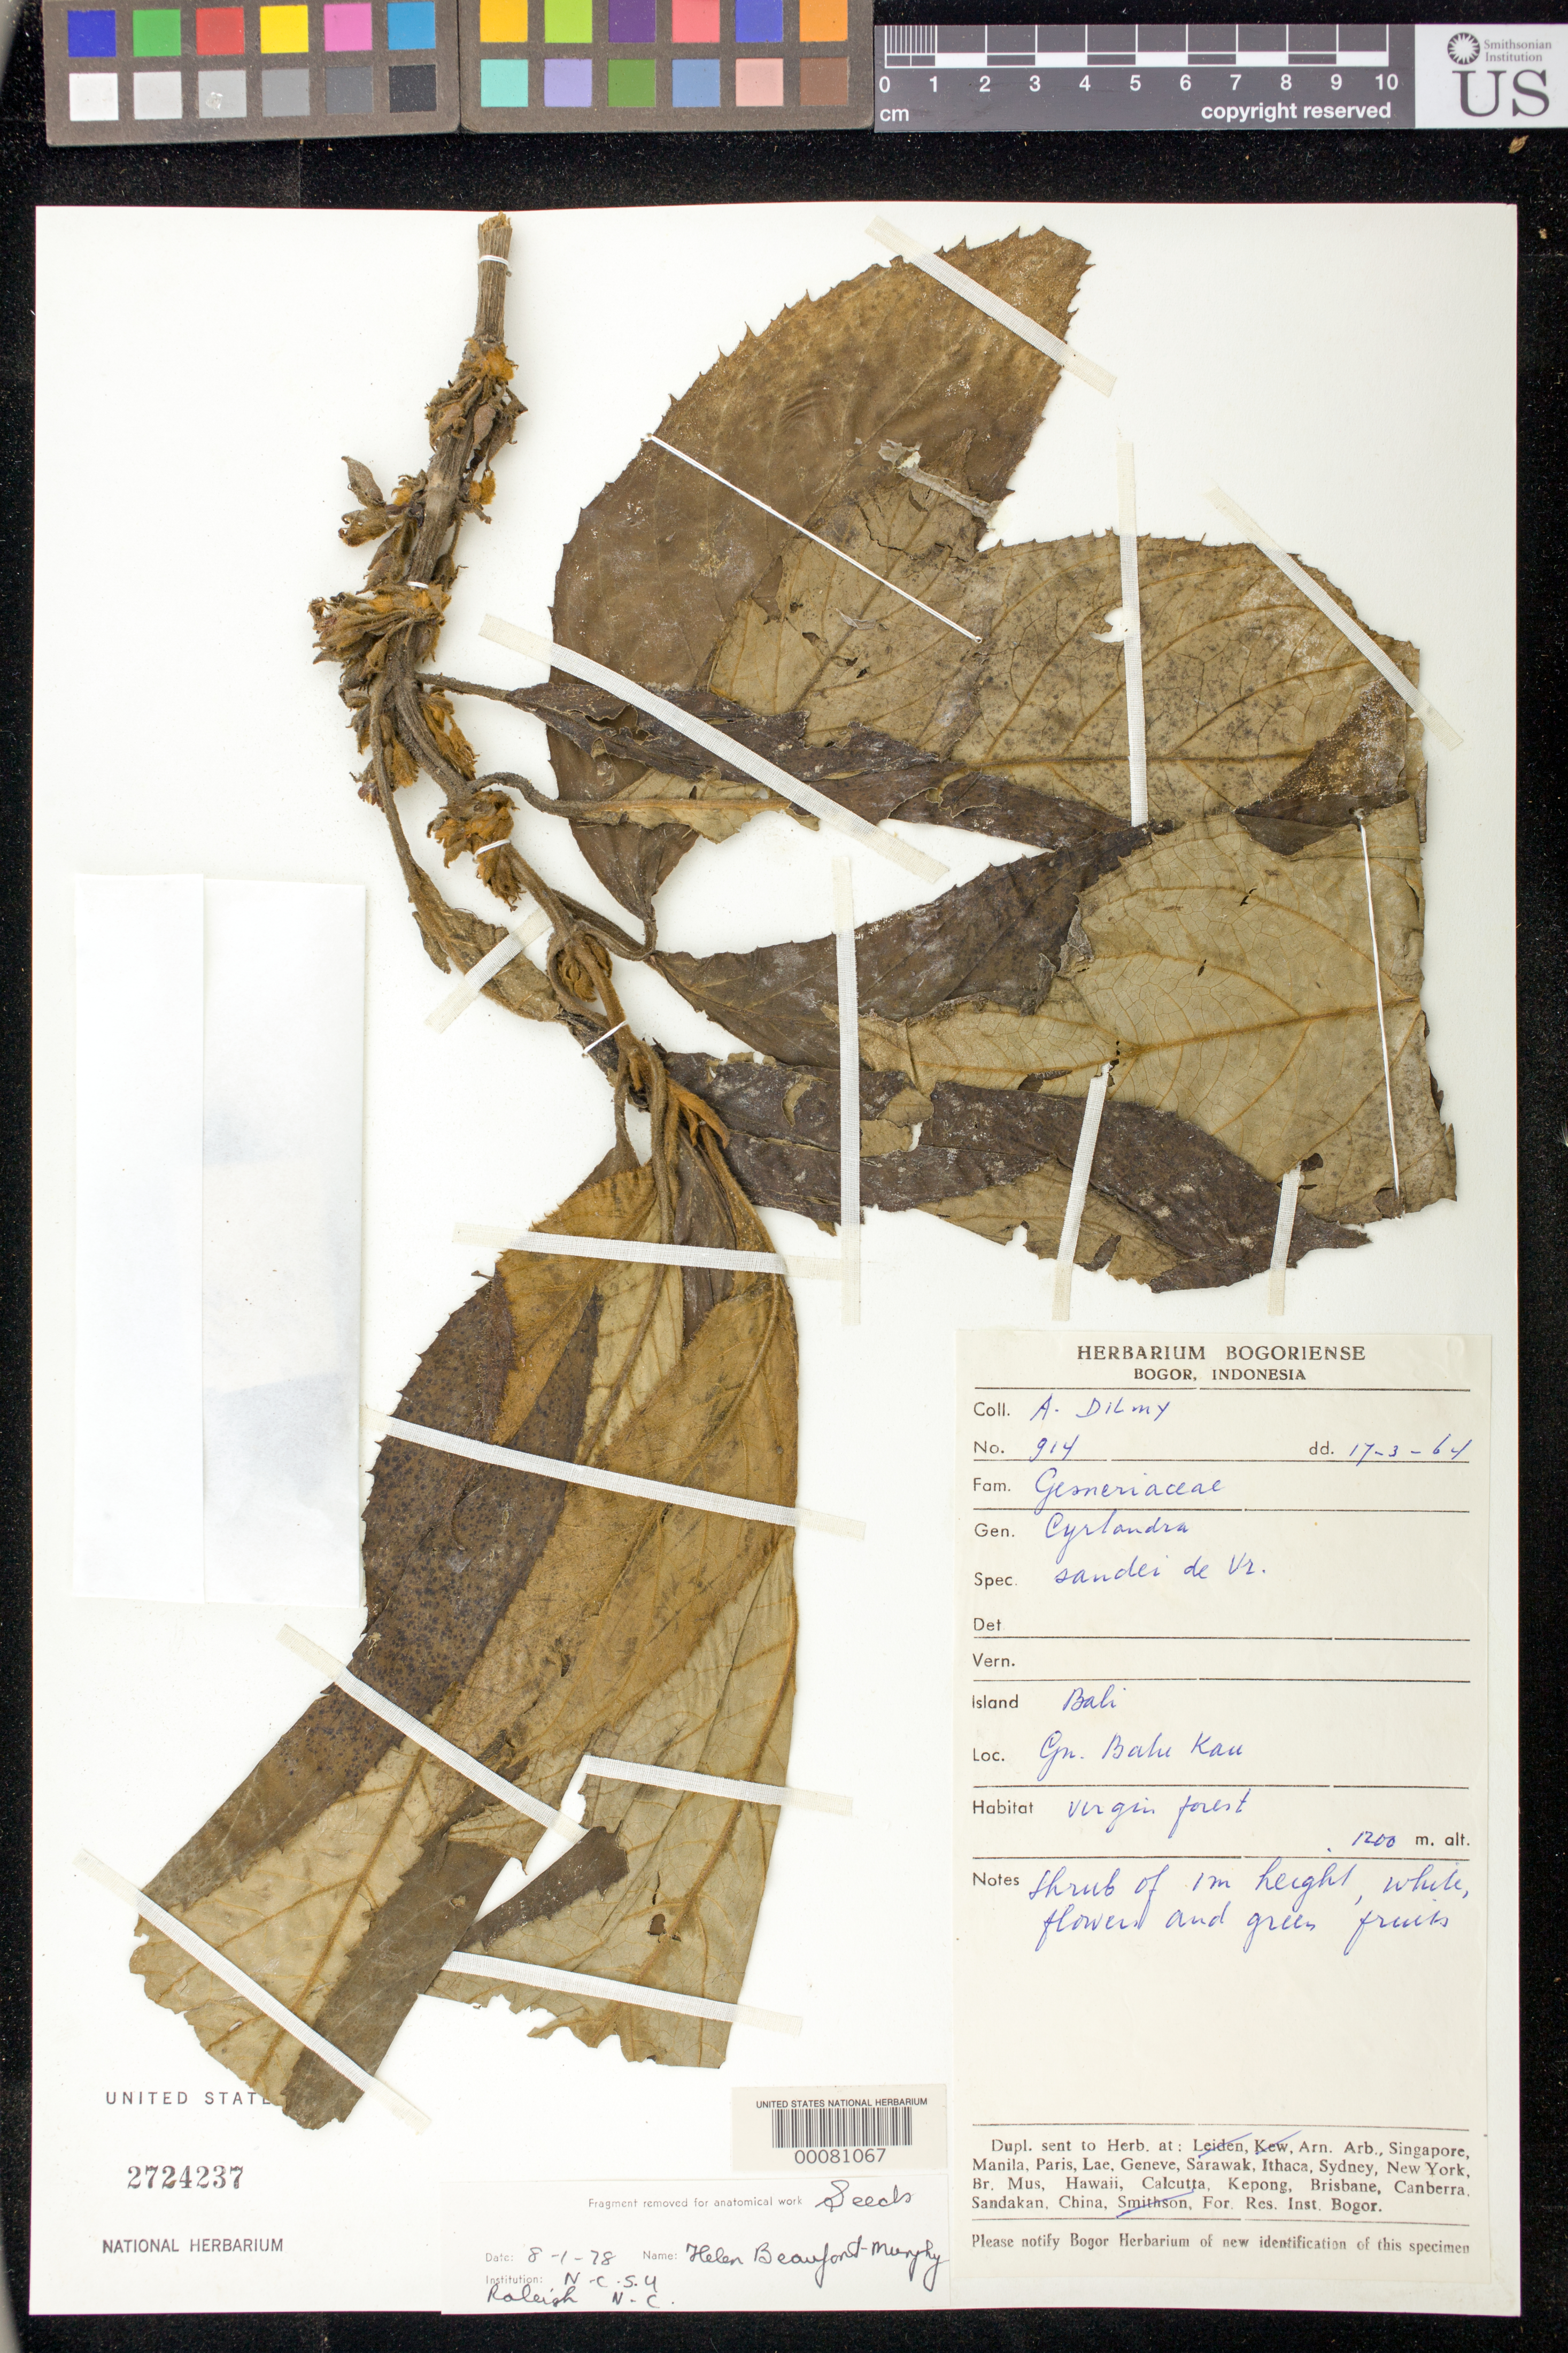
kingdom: Plantae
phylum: Tracheophyta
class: Magnoliopsida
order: Lamiales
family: Gesneriaceae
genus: Cyrtandra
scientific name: Cyrtandra sandei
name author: de Vriese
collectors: A. Dilmy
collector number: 914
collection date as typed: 17 Mar 1964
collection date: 1964-03-17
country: Indonesia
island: Bali I.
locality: Bali island, gn balu kau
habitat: Virgin forest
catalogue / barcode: US 2724237